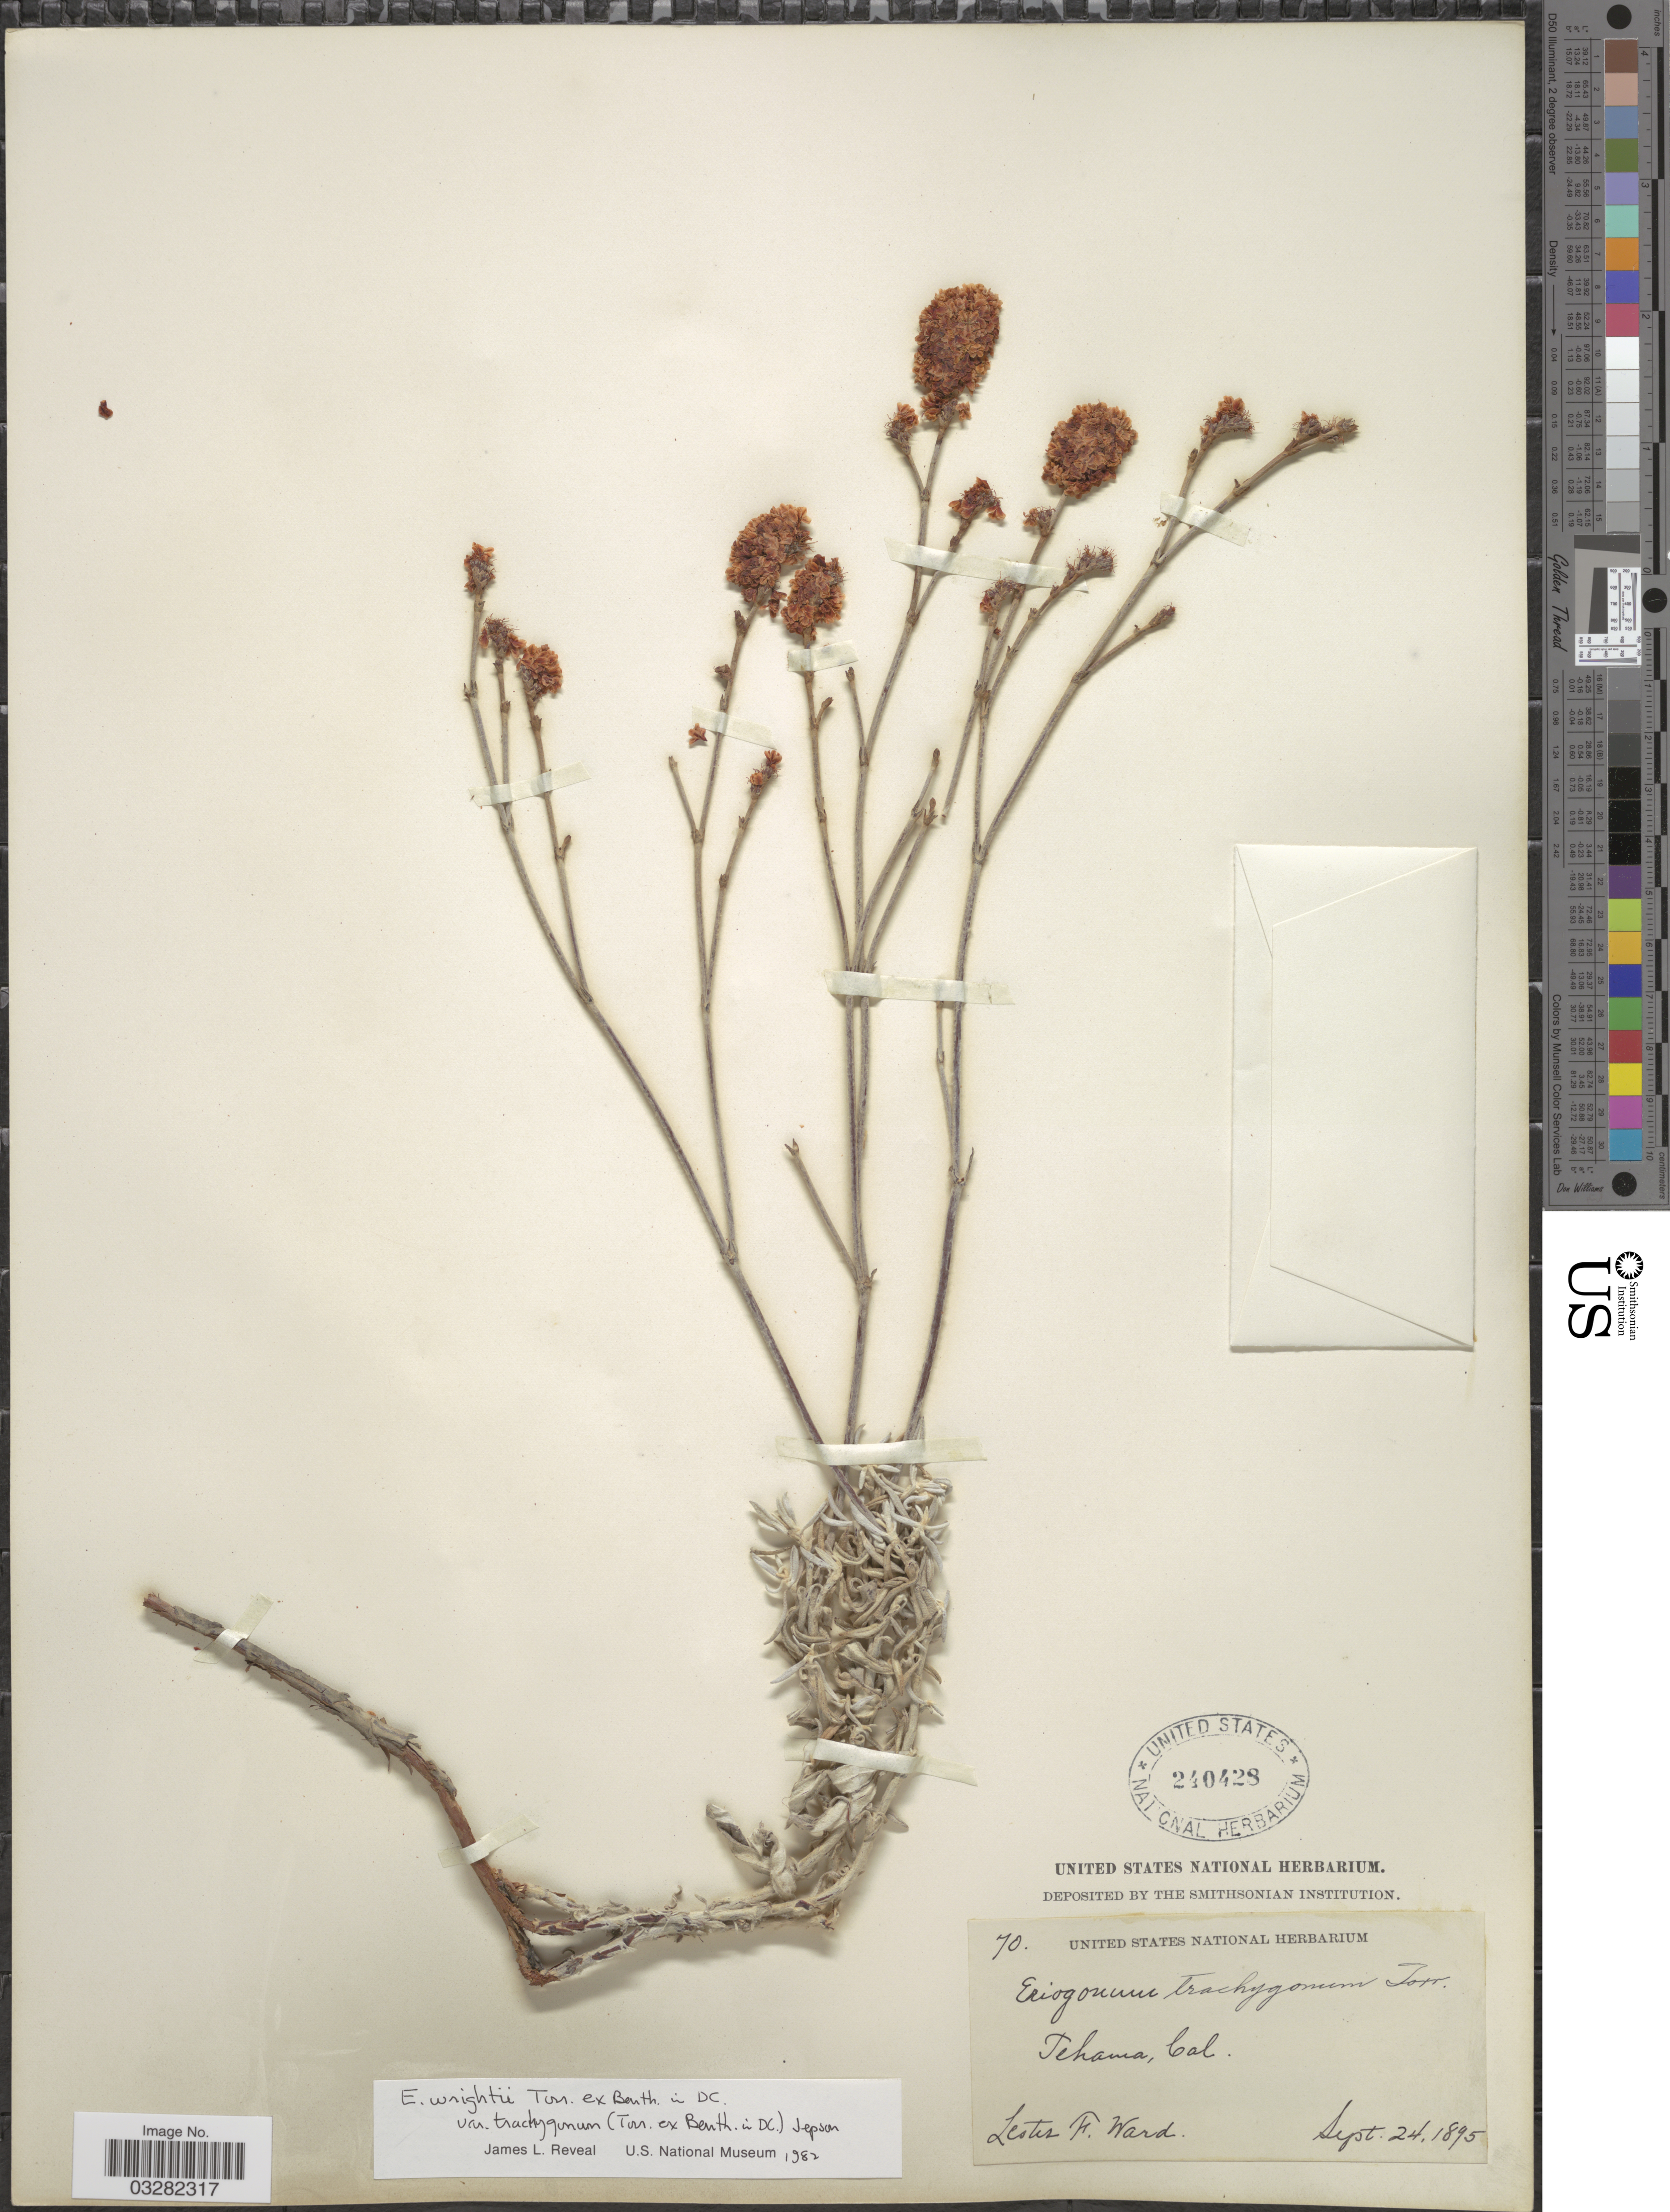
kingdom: Plantae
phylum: Tracheophyta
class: Magnoliopsida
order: Caryophyllales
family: Polygonaceae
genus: Eriogonum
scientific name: Eriogonum wrightii var. trachygonum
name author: (Torr. ex Benth.) Jeps.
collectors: L. F. Ward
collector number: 70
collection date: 1895-09-24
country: United States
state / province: California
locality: Tehama.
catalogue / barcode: US 240428